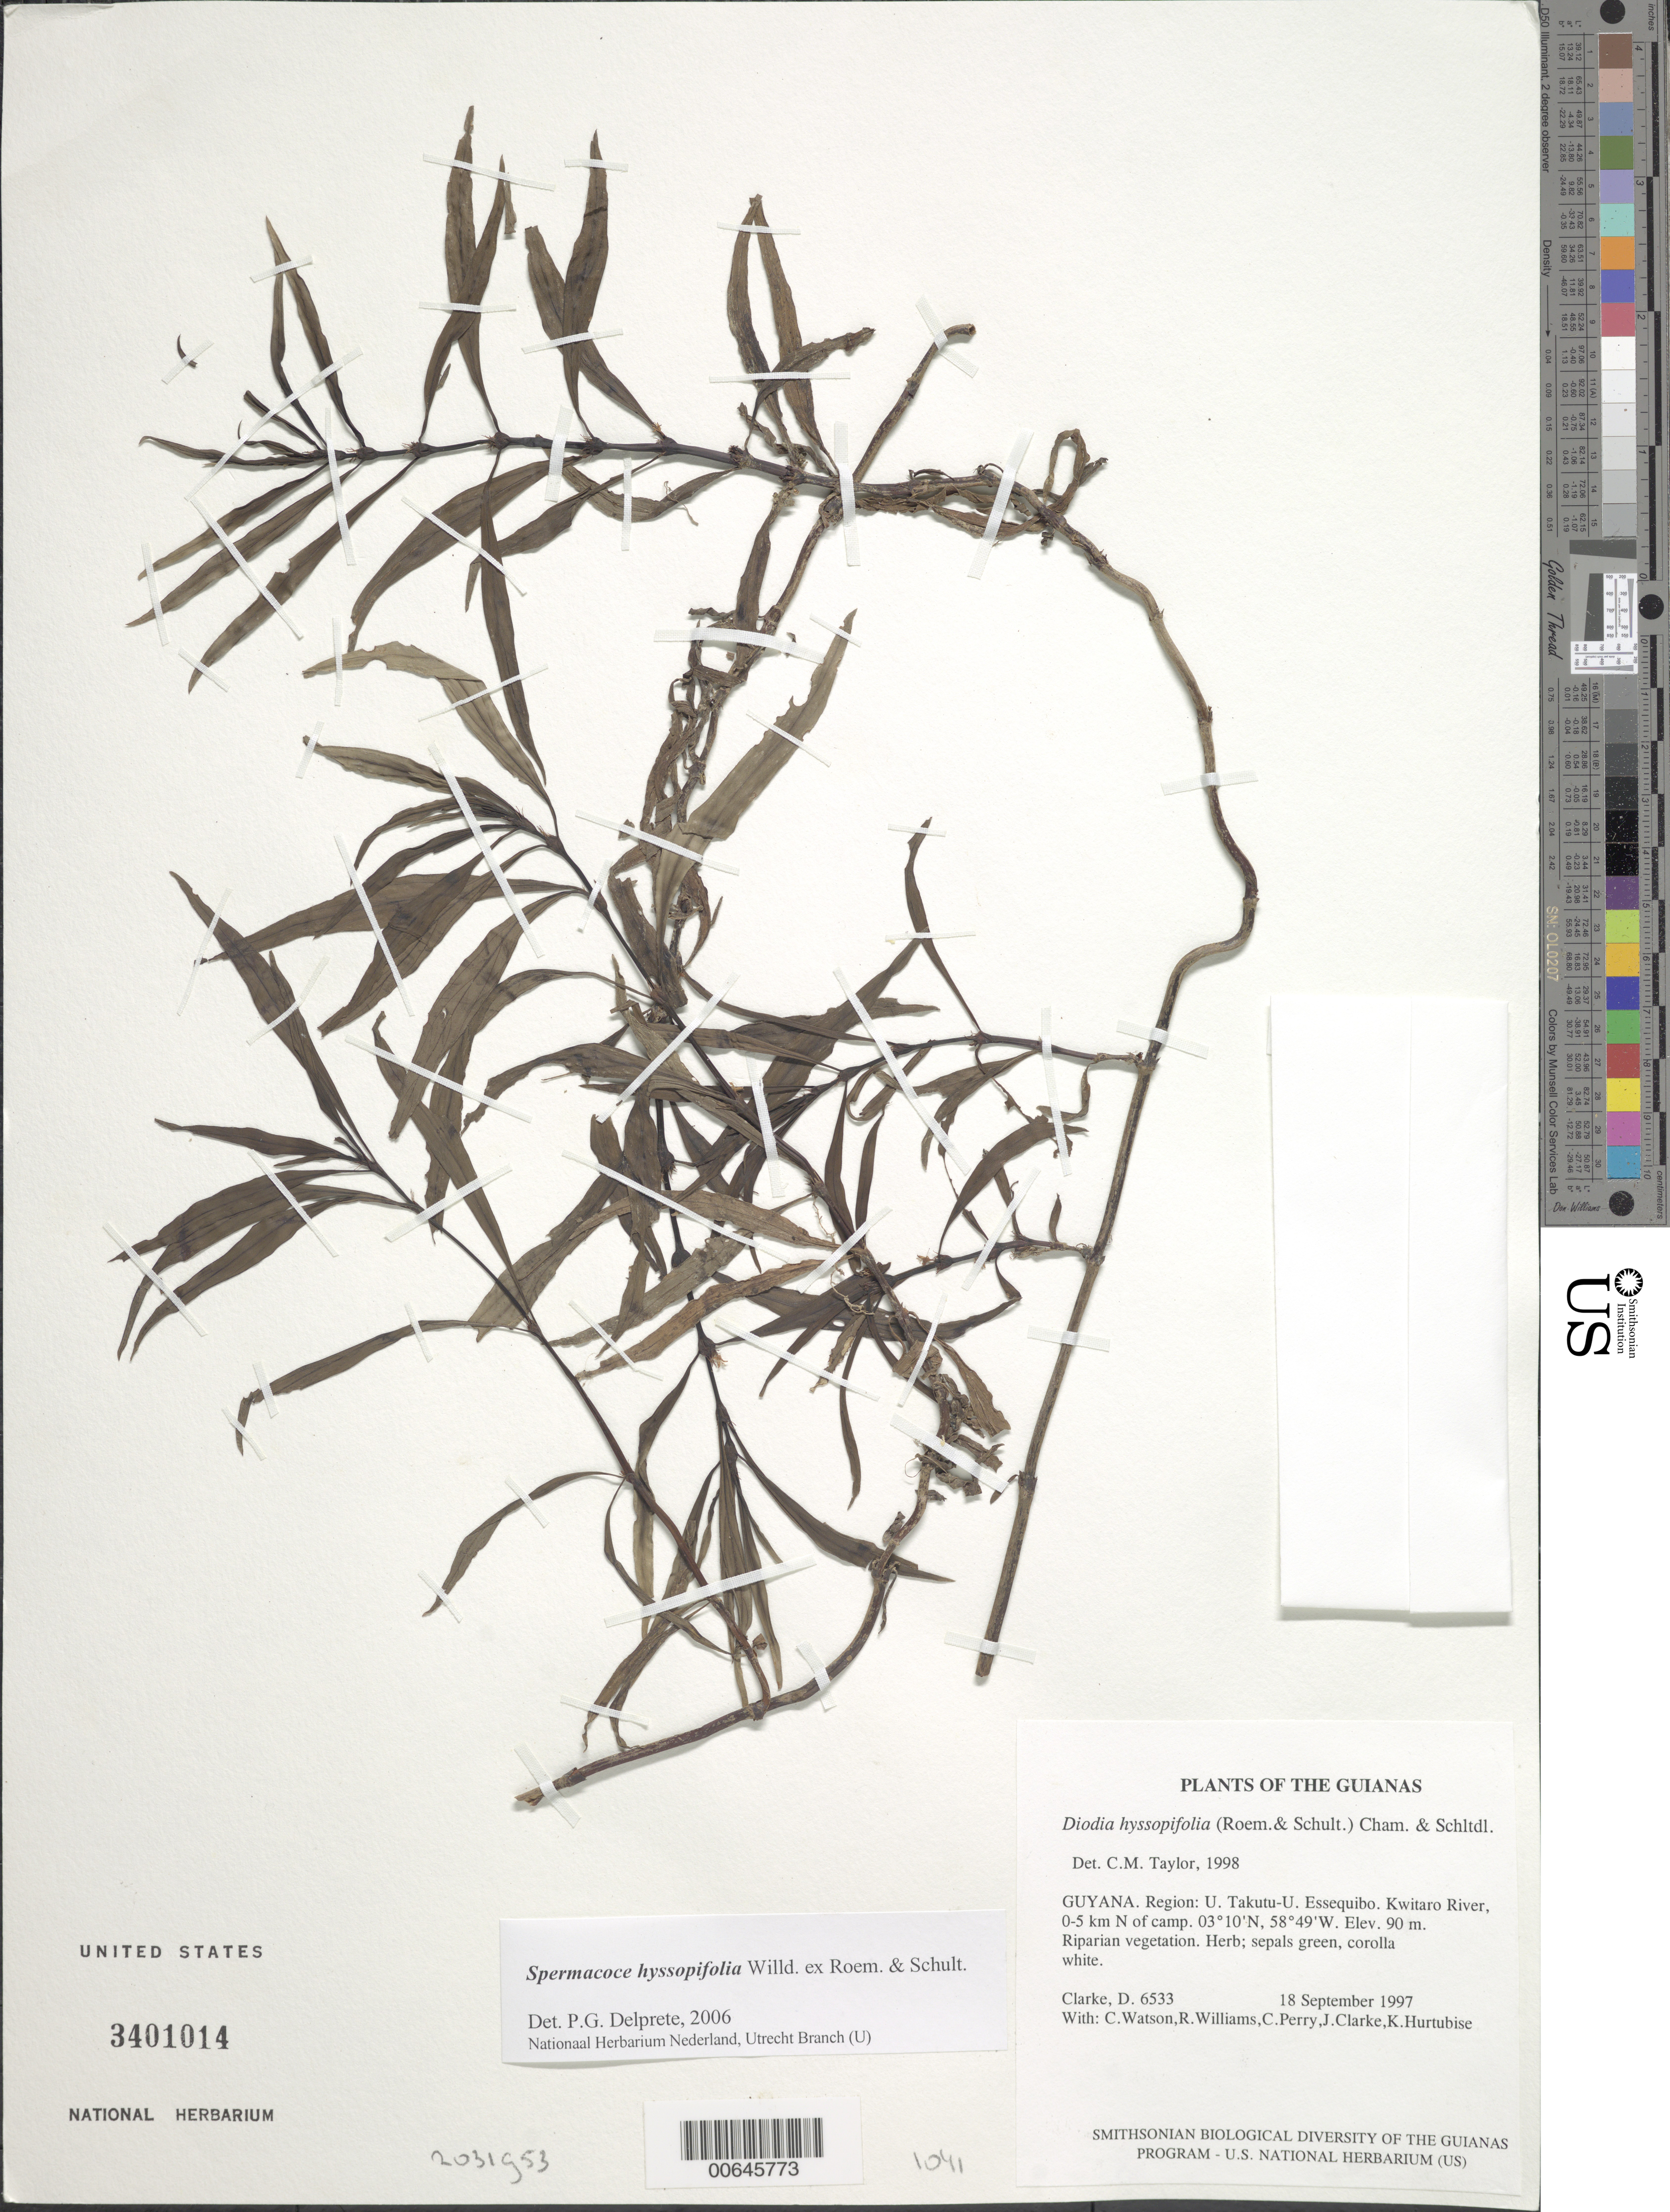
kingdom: Plantae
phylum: Tracheophyta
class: Magnoliopsida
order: Gentianales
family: Rubiaceae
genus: Spermacoce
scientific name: Spermacoce hyssopifolia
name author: Willd. ex Roem. & Schult.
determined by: Delprete, P. G., Herb. de Guyane Cay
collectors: H. D. Clarke, C. Watson, R. Williams, C. Perry, J. Clarke & K. Hurtubise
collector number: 6533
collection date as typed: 18 September 1997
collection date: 1997-09-18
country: Guyana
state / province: U. Takutu-U. Essequibo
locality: Kwitaro River, 0-5 km N of camp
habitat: Riparian vegetation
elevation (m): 90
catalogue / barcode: US 3401014